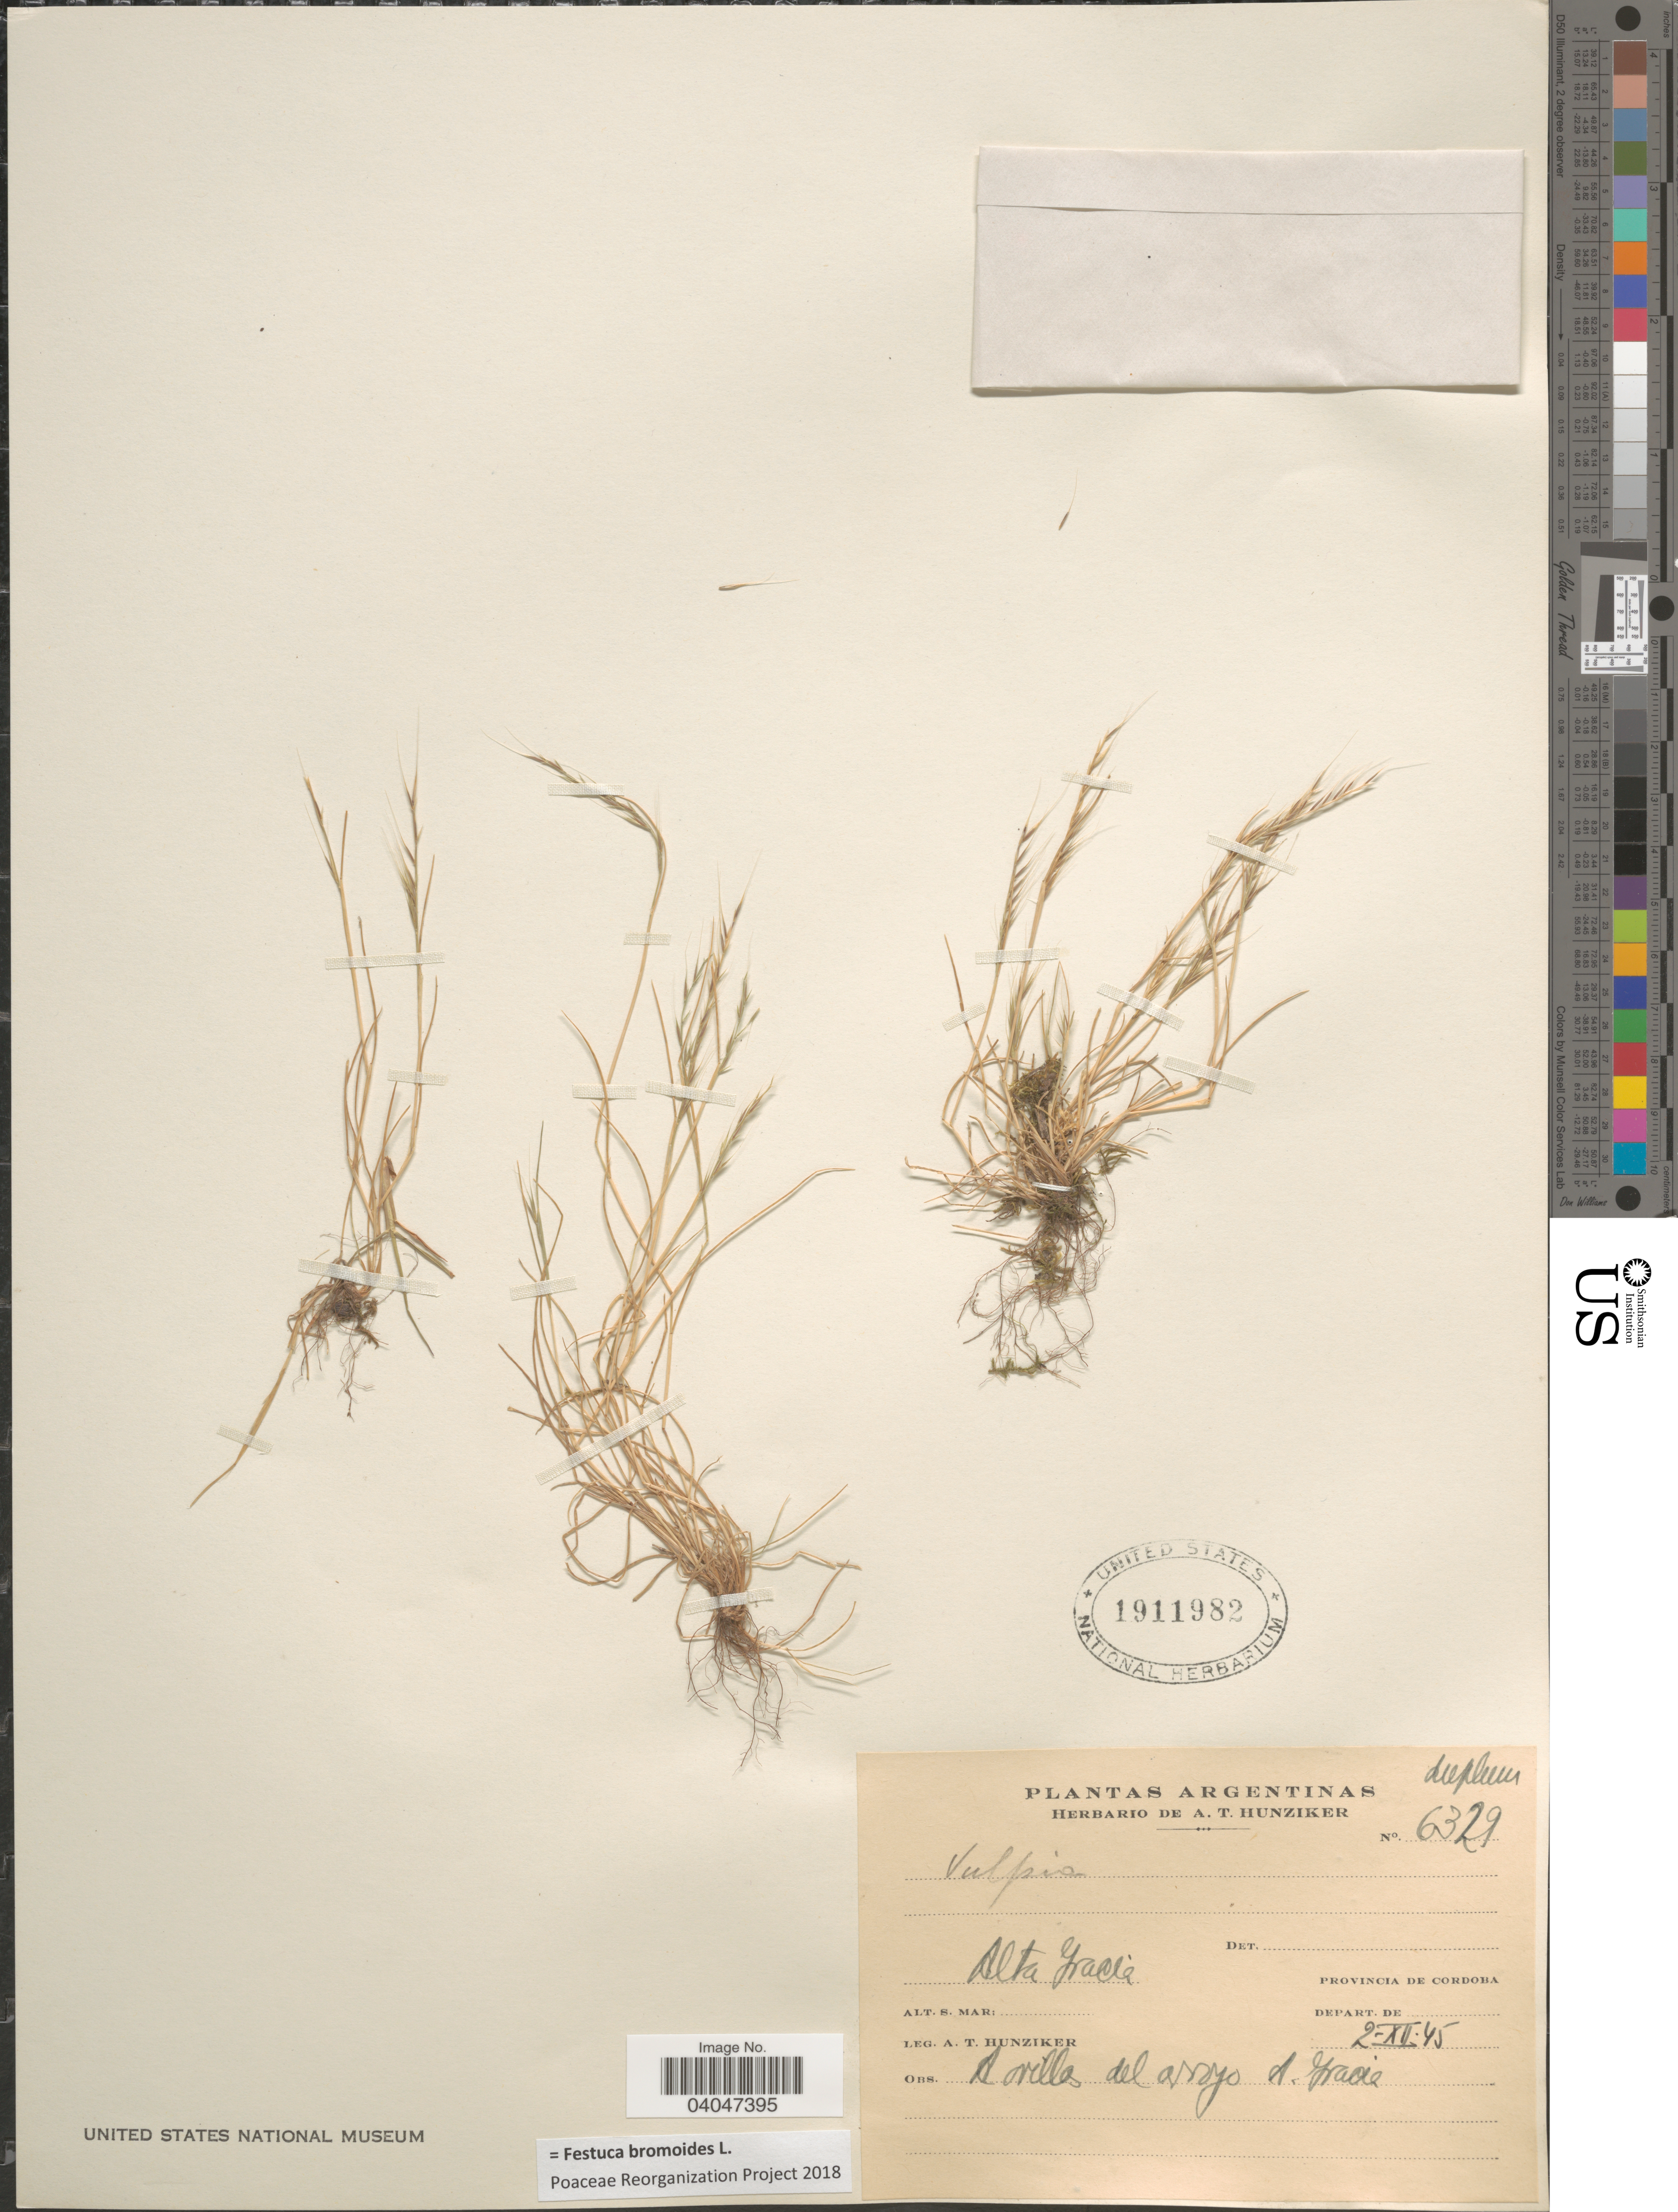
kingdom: Plantae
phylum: Tracheophyta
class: Liliopsida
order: Poales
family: Poaceae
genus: Festuca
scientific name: Festuca bromoides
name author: L.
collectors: A. T. Hunziker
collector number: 6329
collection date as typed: Transcribed d/m/y: 2/12/45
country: Argentina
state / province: Cordoba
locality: Alta Gracia.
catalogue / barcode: US 1911982